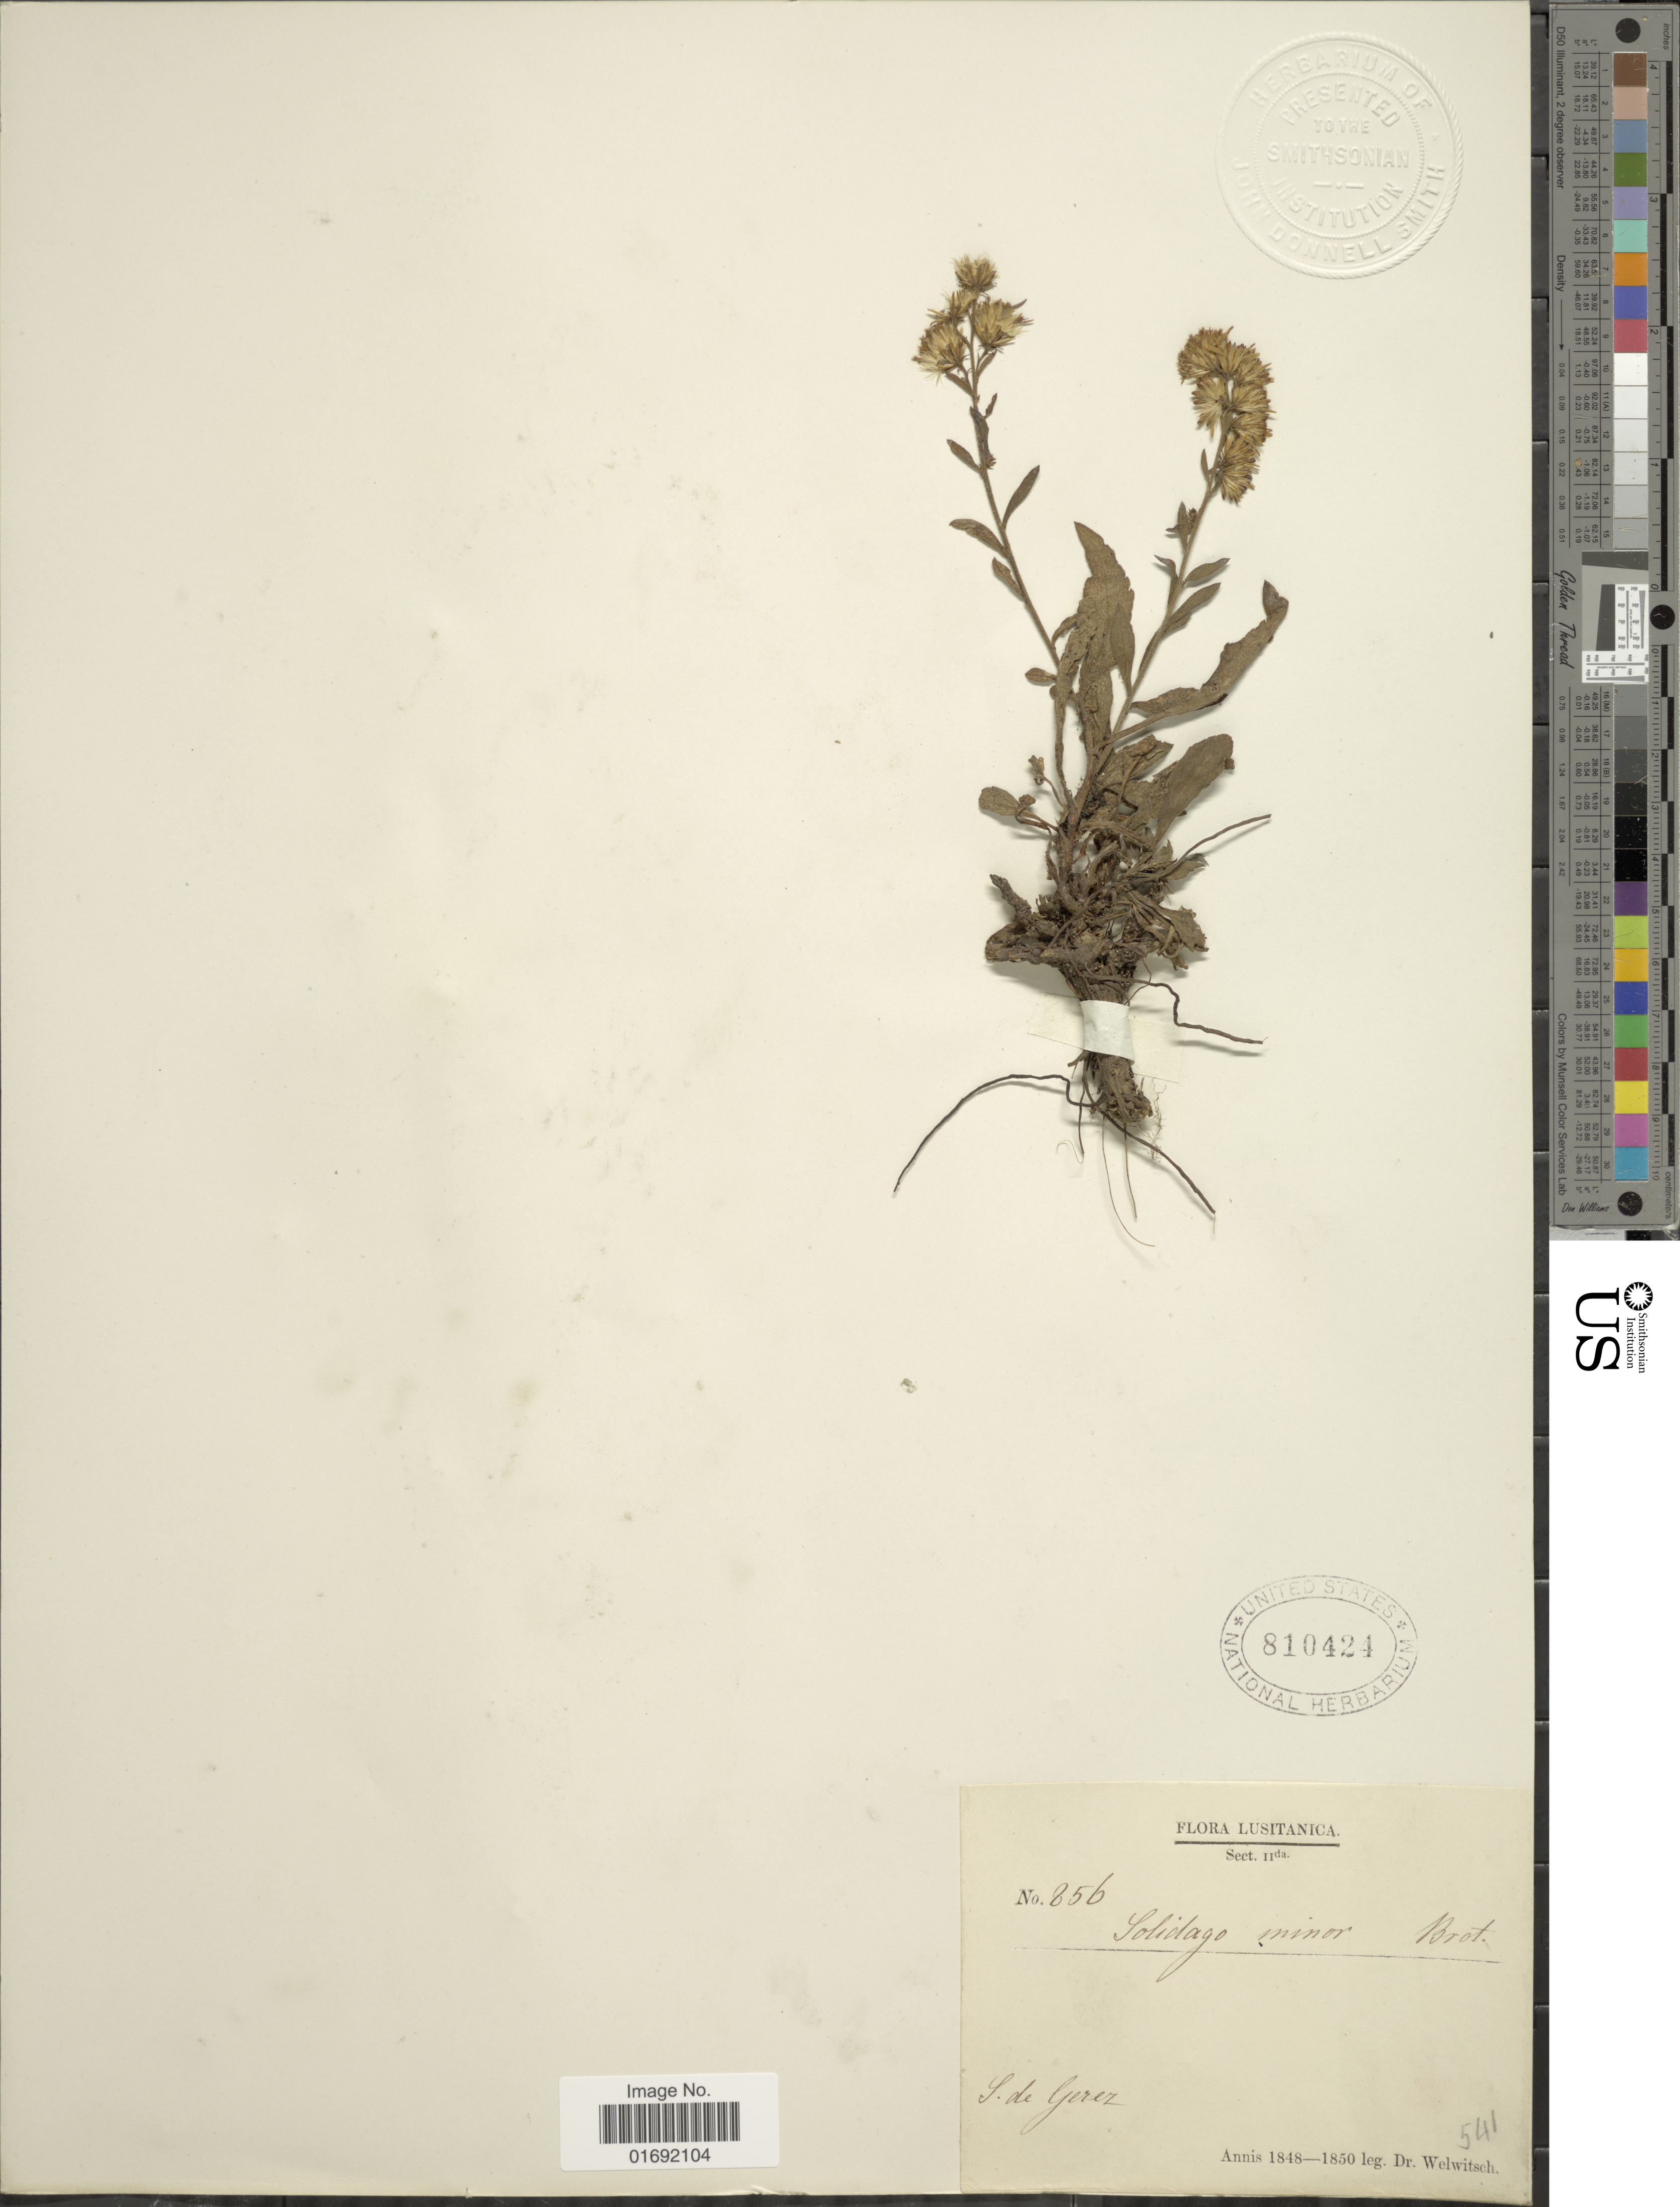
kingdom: Plantae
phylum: Tracheophyta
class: Magnoliopsida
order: Asterales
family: Asteraceae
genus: Solidago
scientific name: Solidago oreophila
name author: Rydb.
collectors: -. Welwitsch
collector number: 856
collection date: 1848/1850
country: Portugal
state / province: Vila Real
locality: Lusitanica, S. de Gerez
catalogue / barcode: US 810424